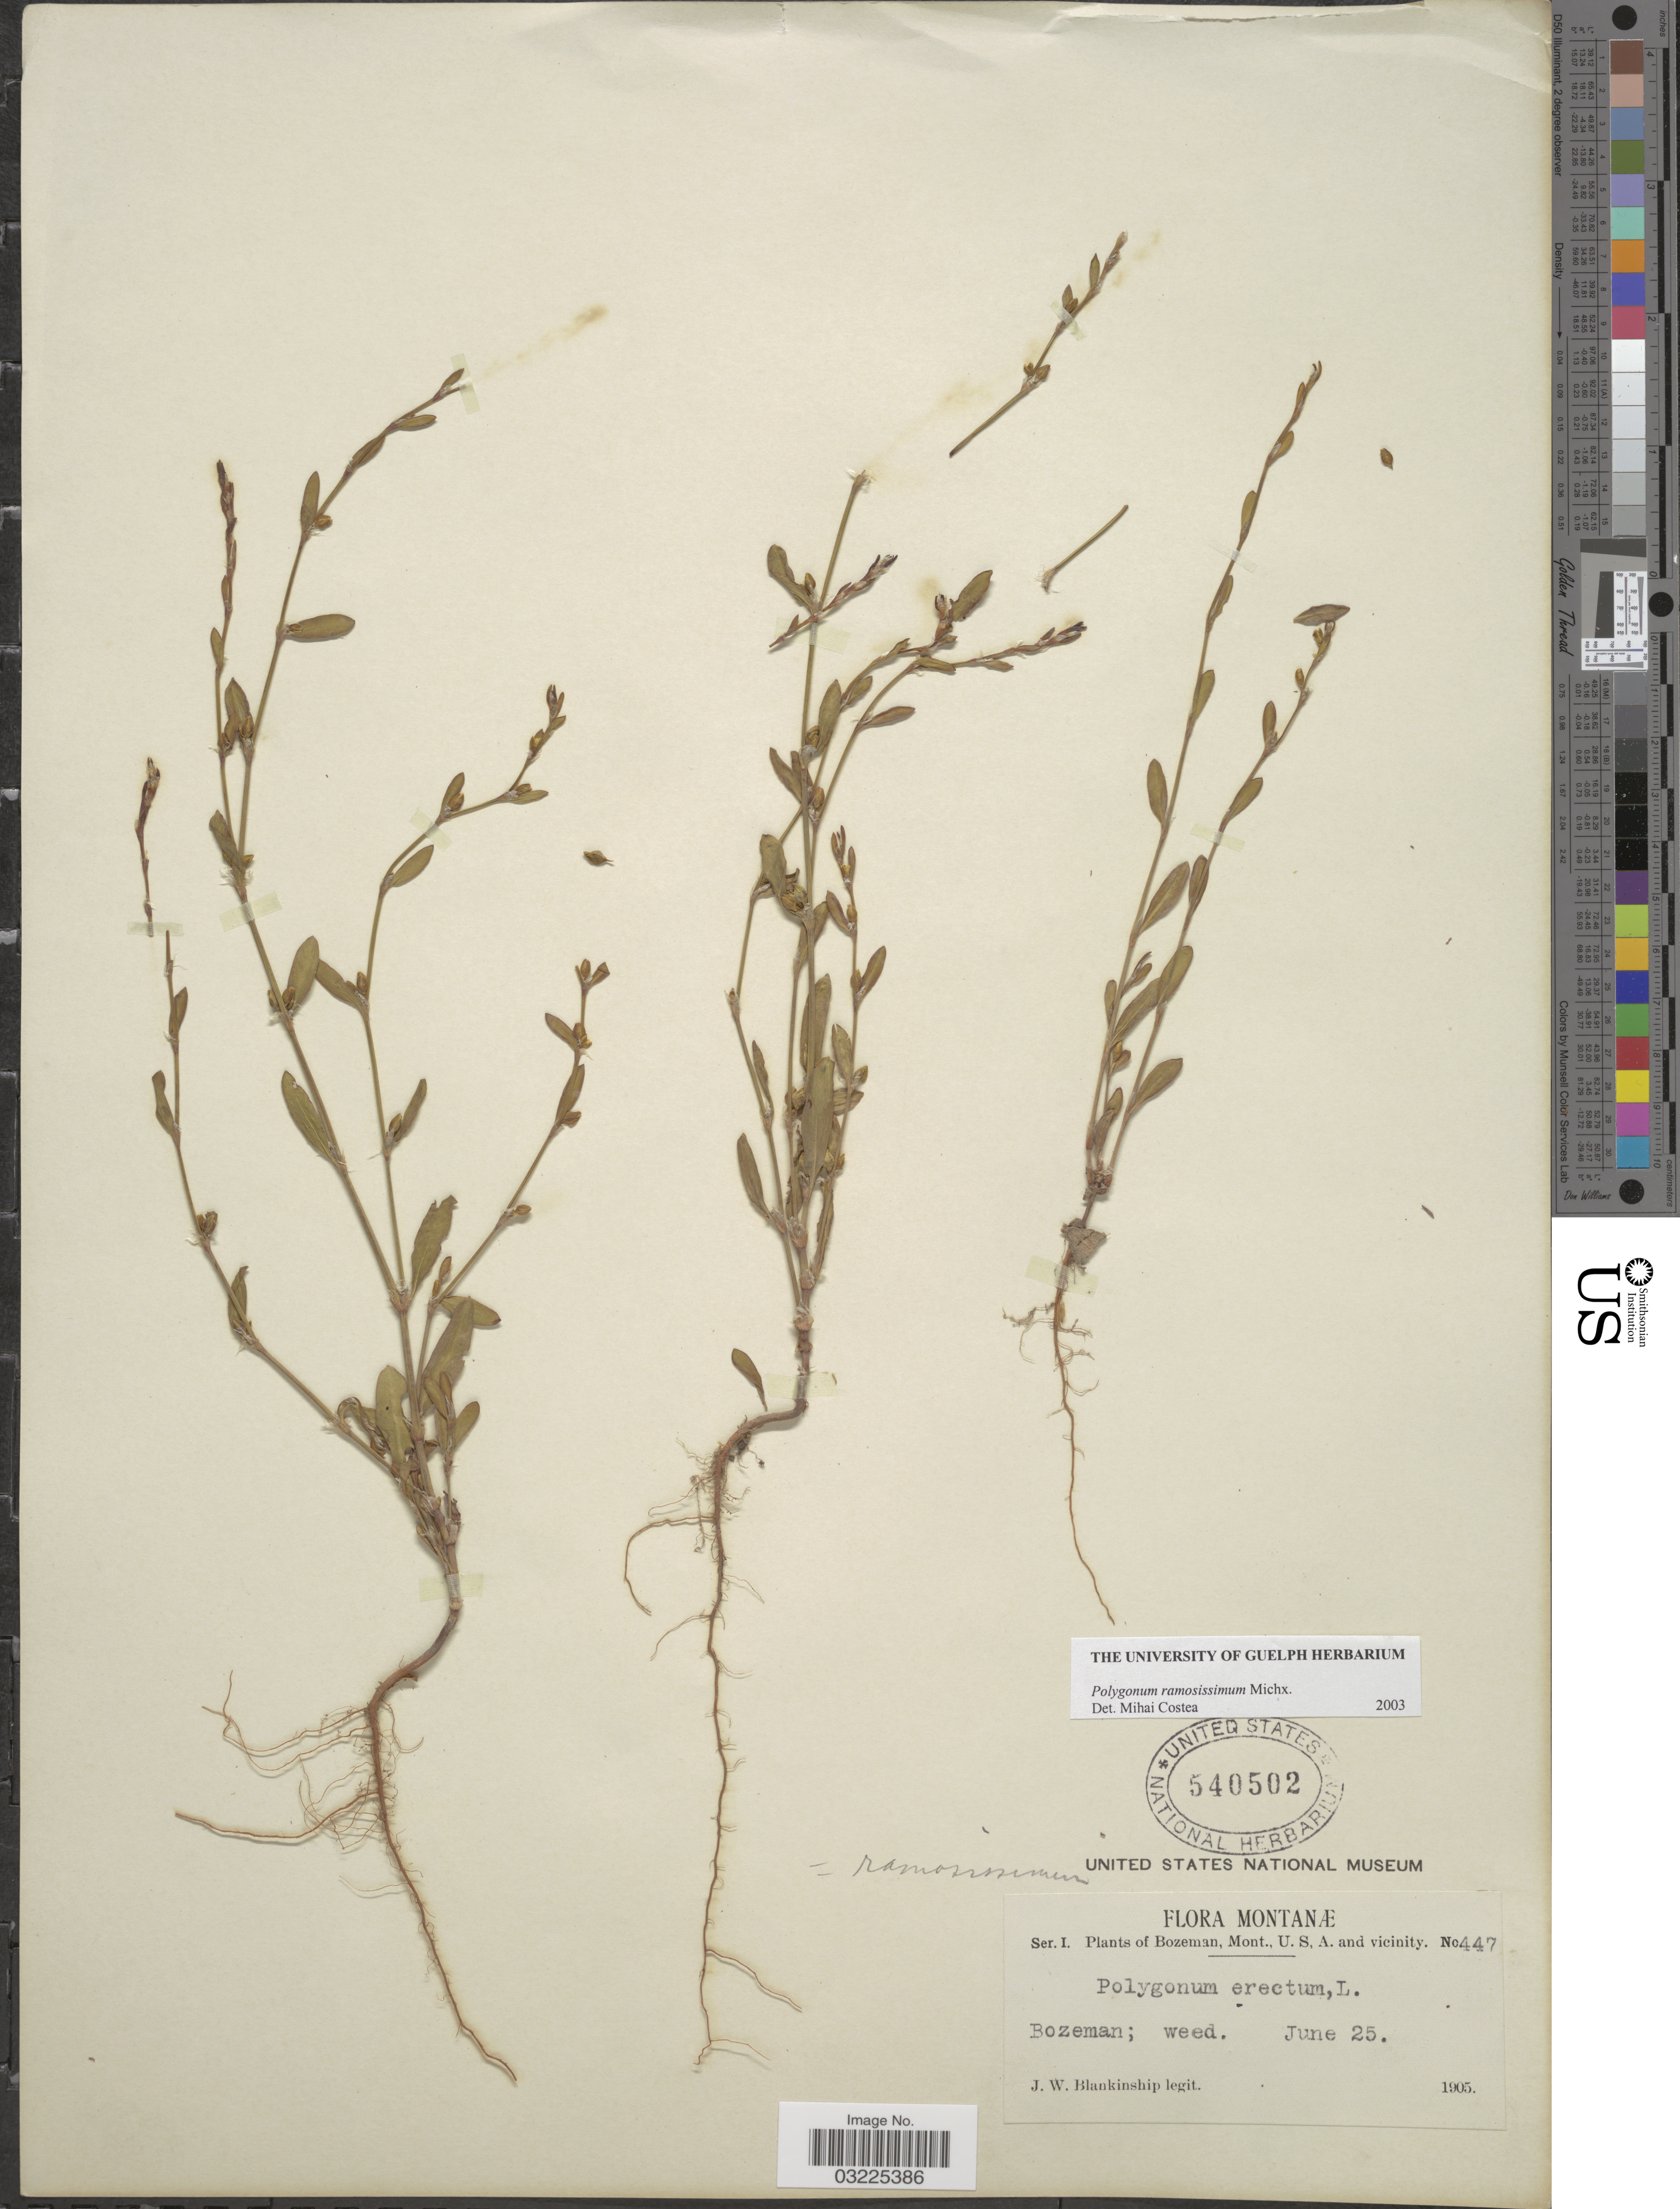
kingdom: Plantae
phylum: Tracheophyta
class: Magnoliopsida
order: Caryophyllales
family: Polygonaceae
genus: Polygonum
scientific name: Polygonum ramosissimum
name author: Michx.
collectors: J. W. Blankinship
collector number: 447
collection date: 1905-06-25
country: United States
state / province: Montana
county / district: Gallatin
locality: Bozeman, Mont., U.S.A. and vicinity.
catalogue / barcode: US 540502